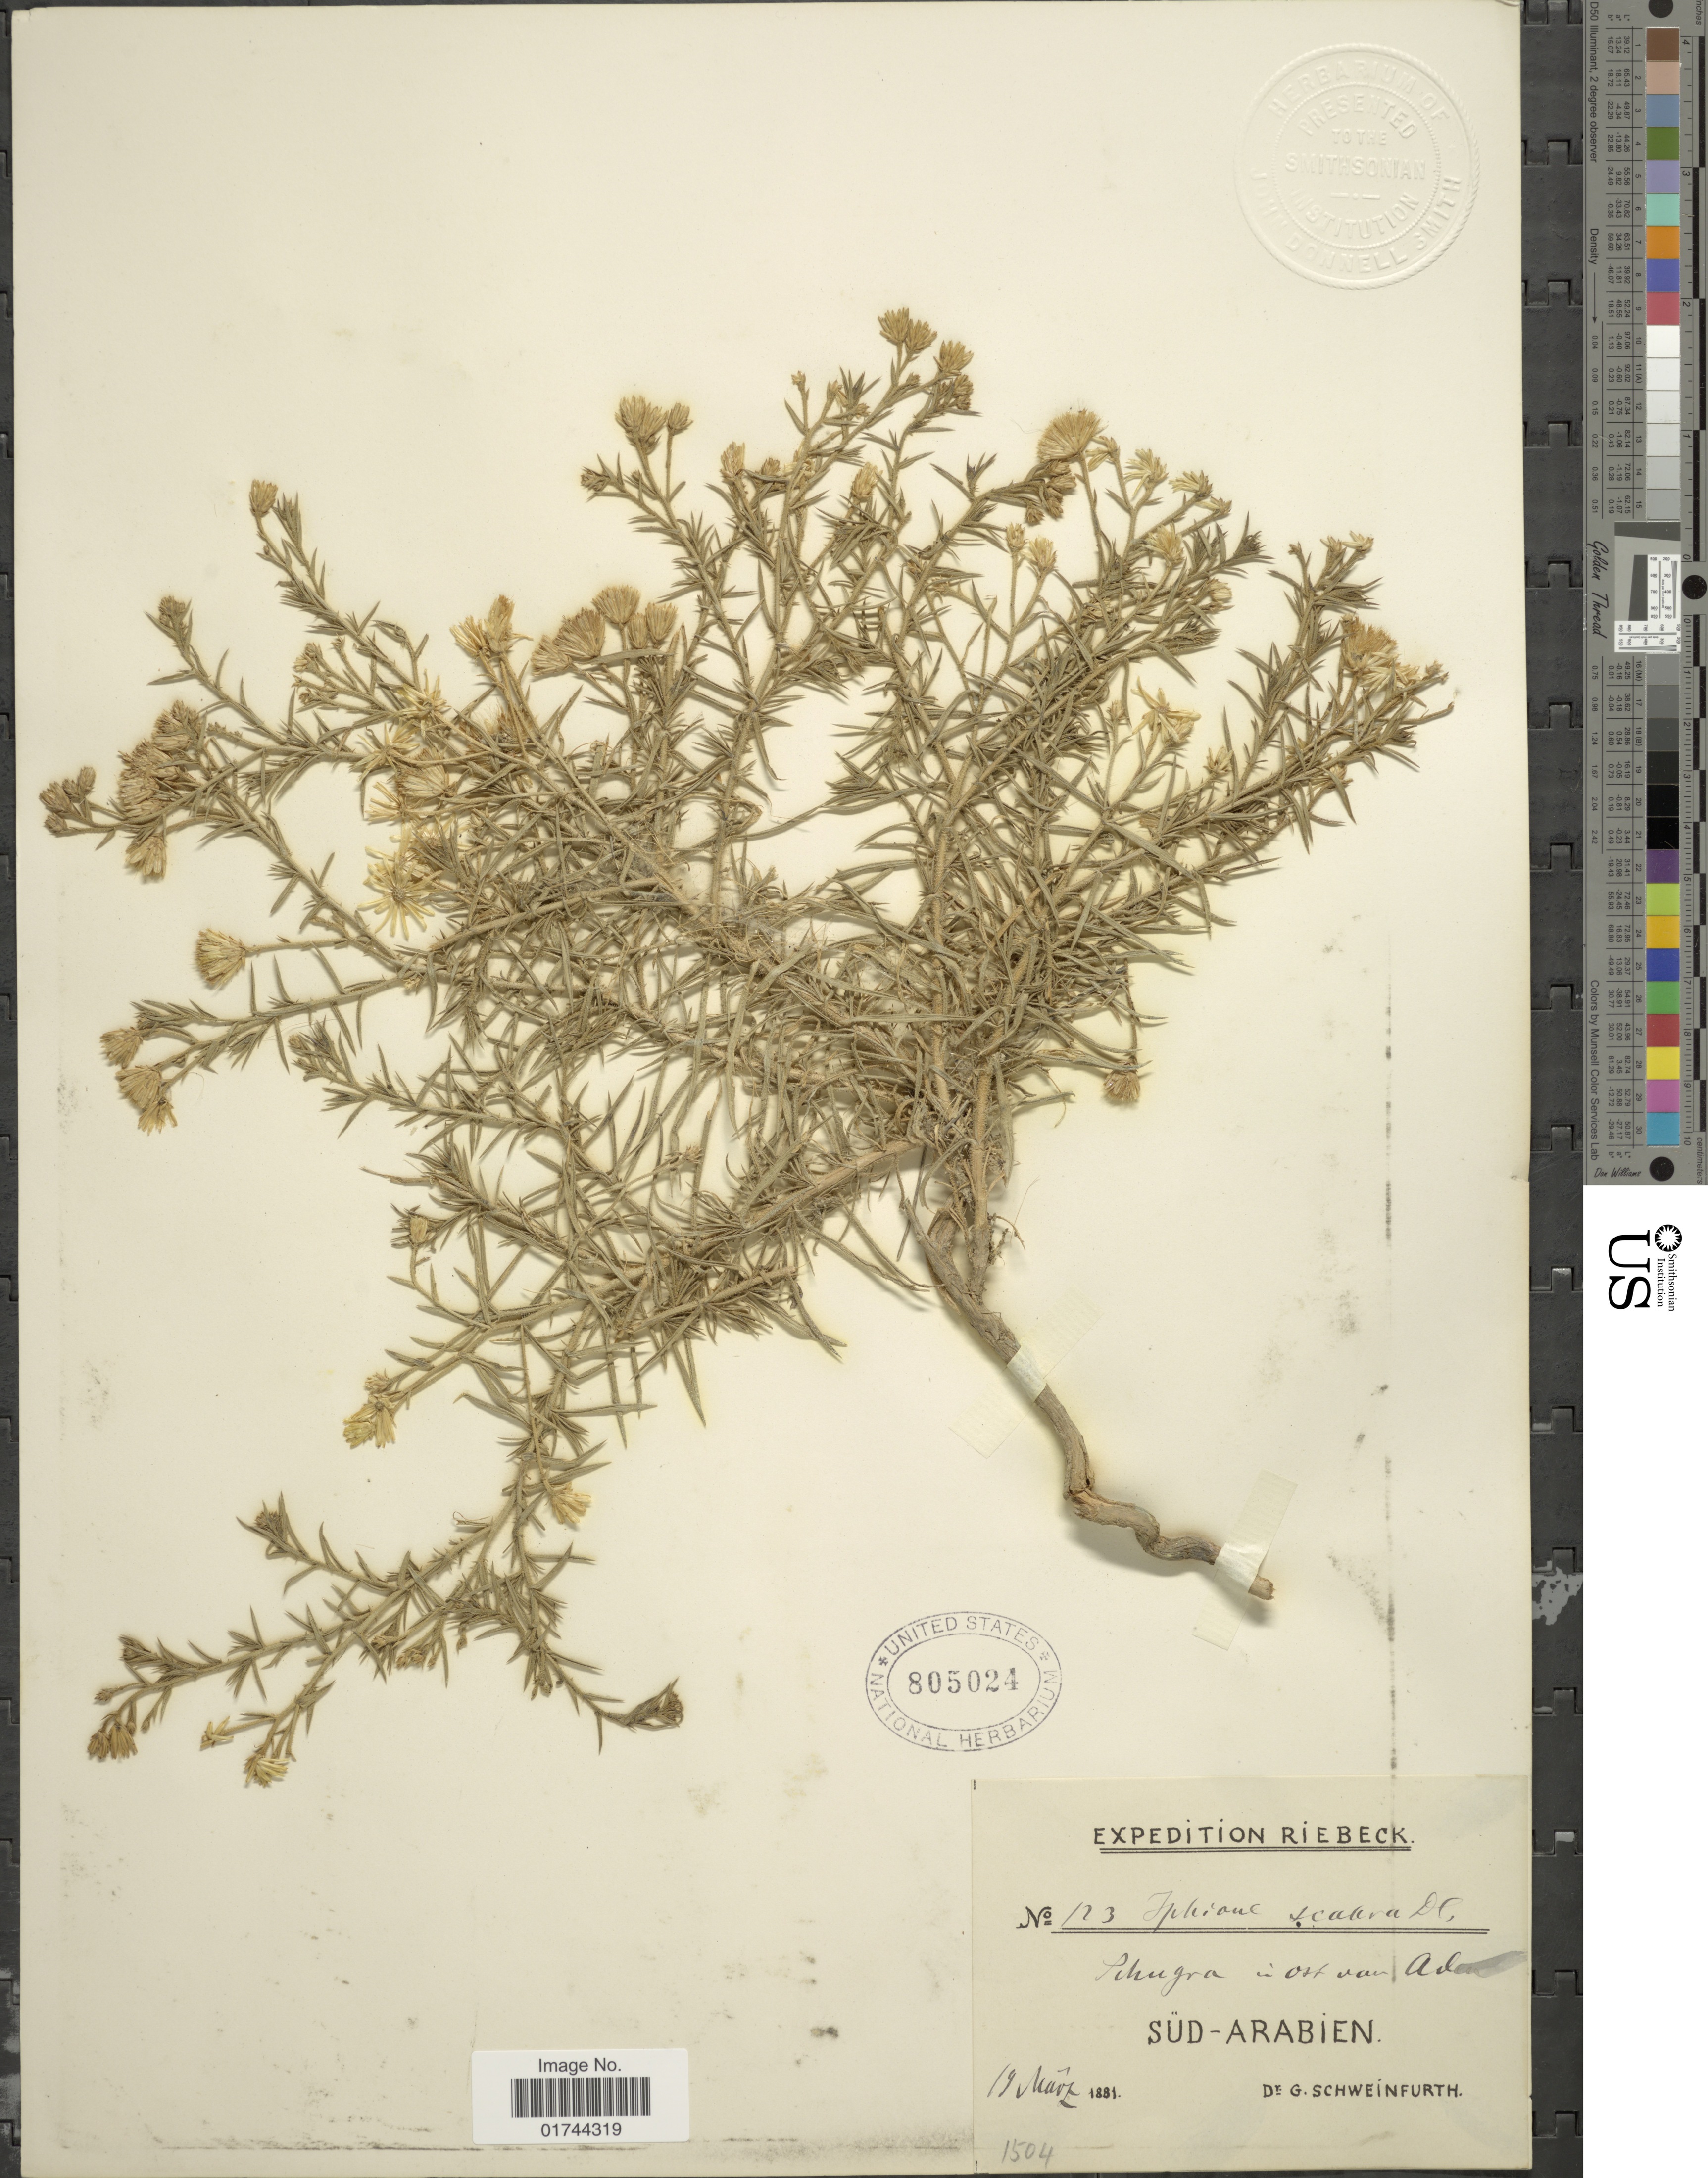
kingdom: Plantae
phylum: Tracheophyta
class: Magnoliopsida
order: Asterales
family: Asteraceae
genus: Iphiona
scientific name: Iphiona scabra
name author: DC.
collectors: G. A. Schweinfurth (herbarium)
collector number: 123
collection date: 1881-03-13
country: Saudi Arabia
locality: Sud-Arabien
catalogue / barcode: US 805024